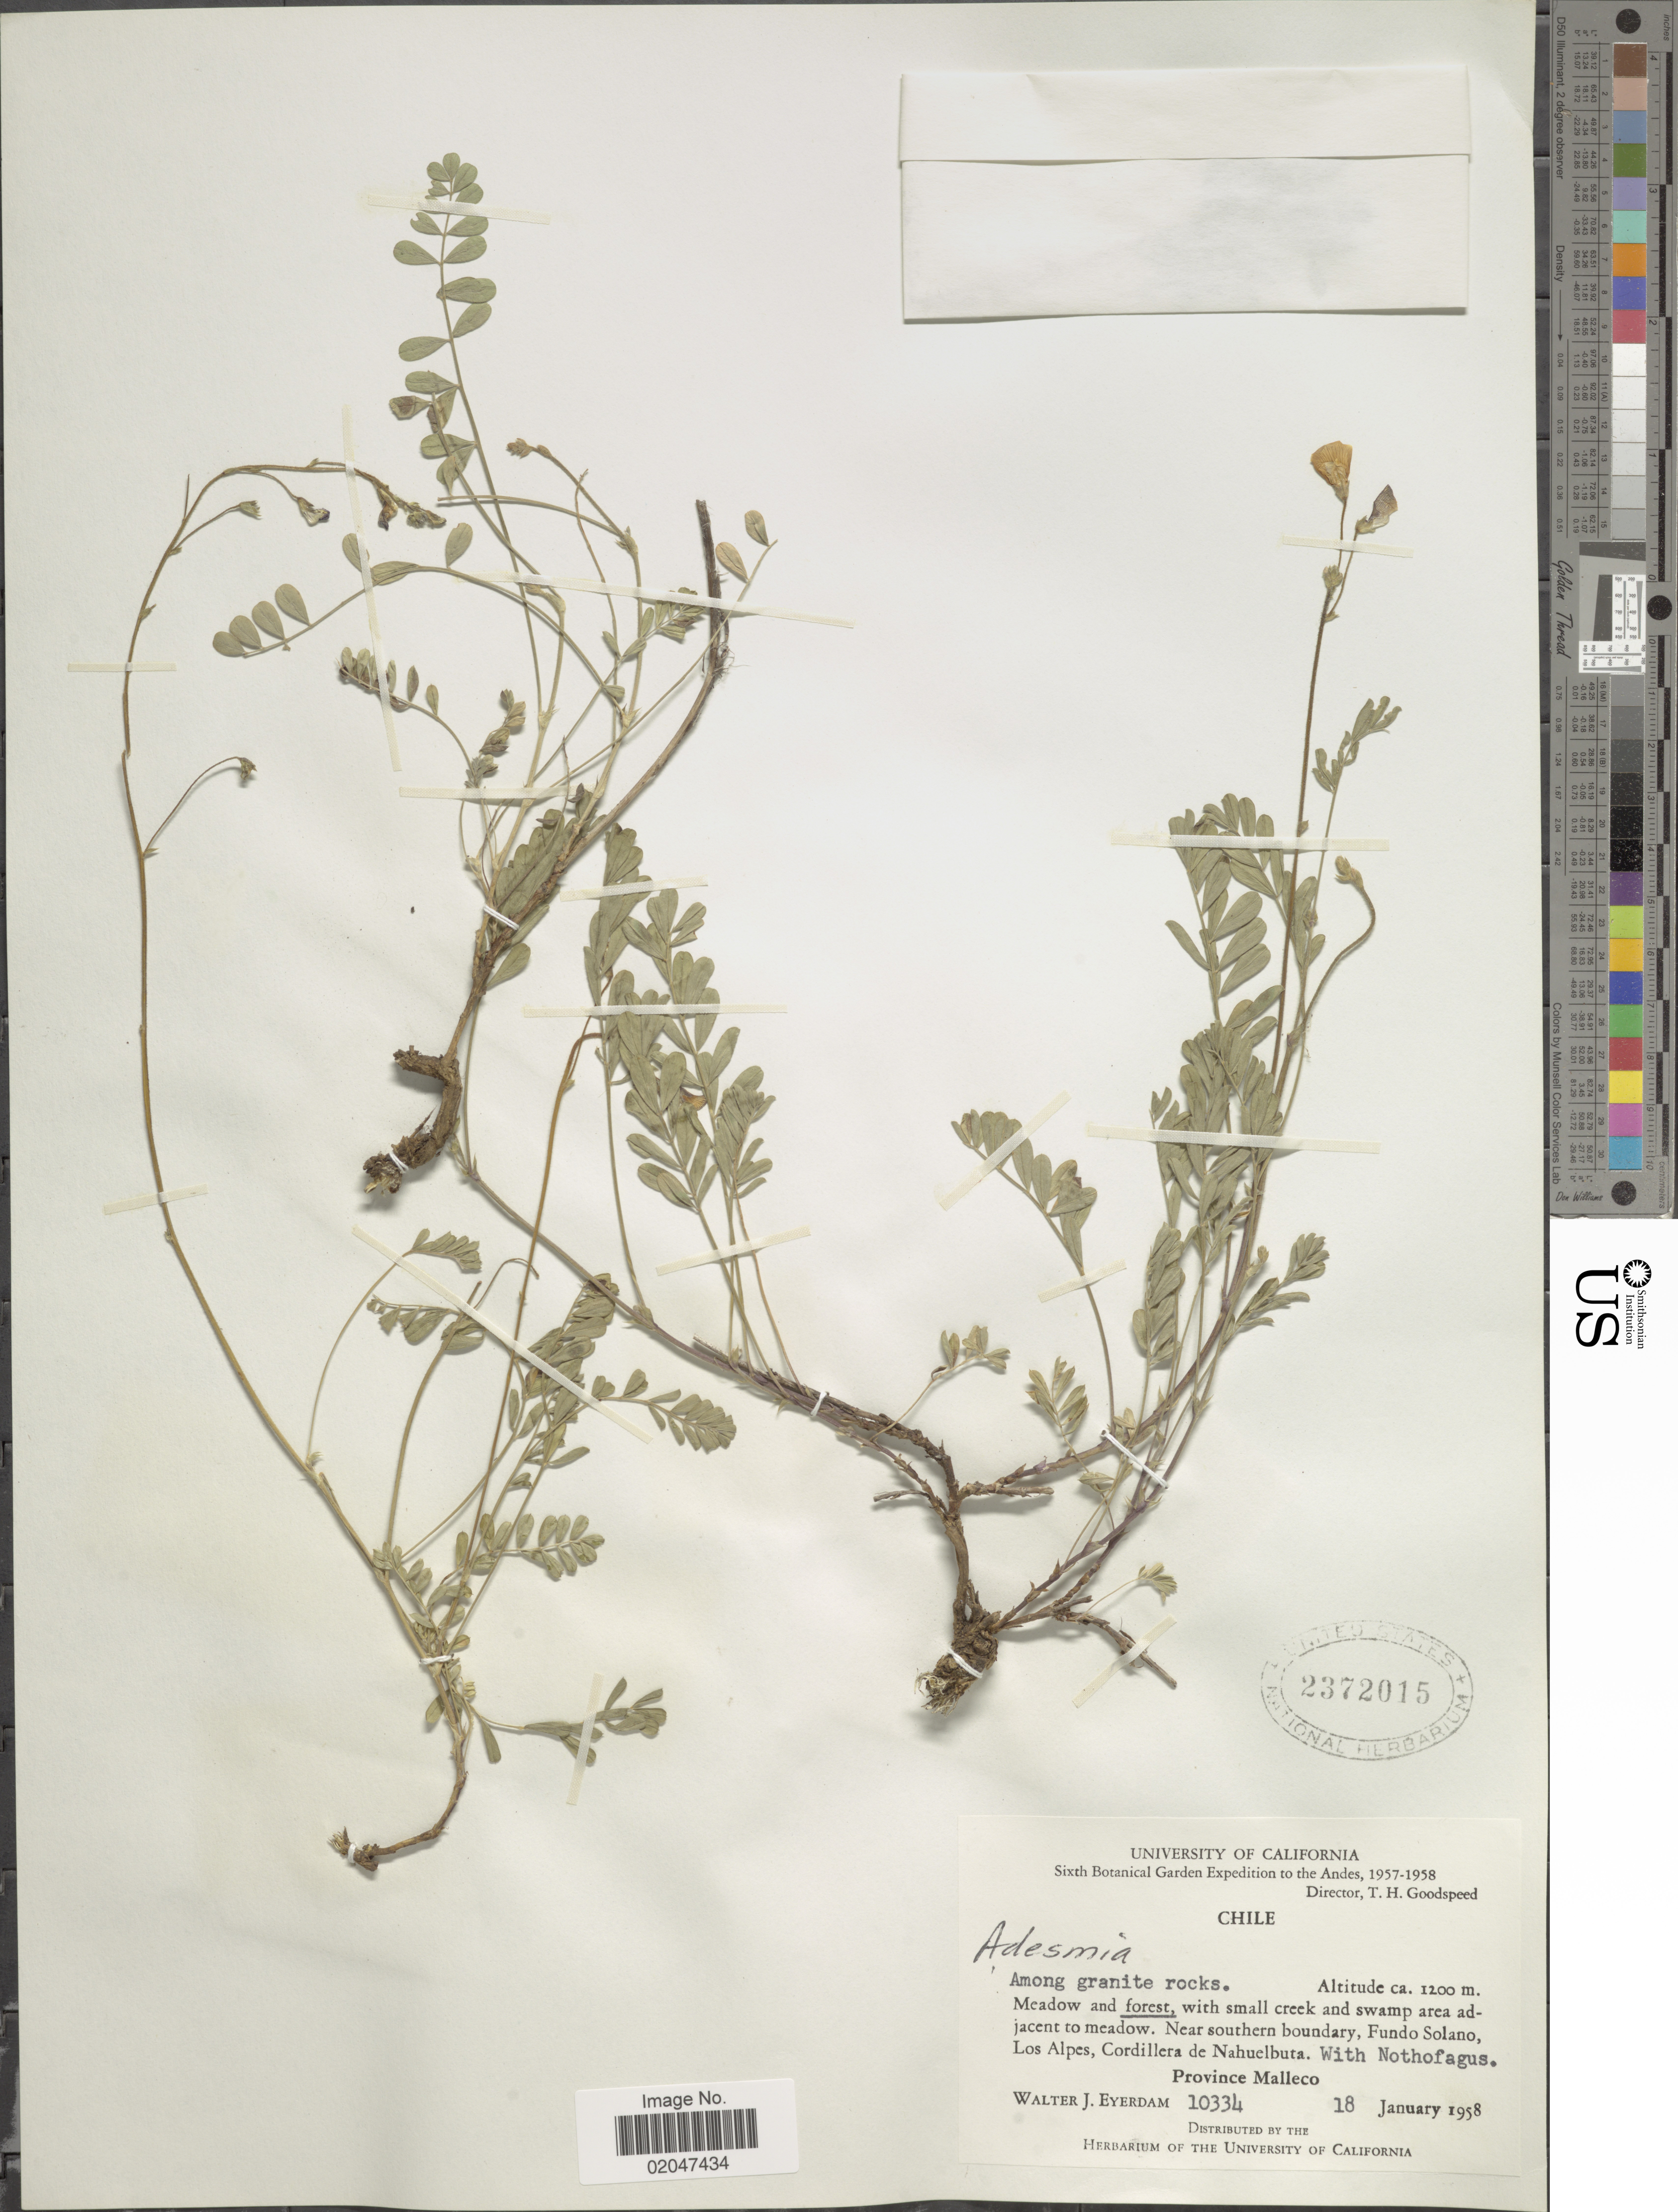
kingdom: Plantae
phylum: Tracheophyta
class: Magnoliopsida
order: Fabales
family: Fabaceae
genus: Adesmia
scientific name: Adesmia sp.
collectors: W. J. Eyerdam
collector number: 10334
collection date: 1958-01-18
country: Chile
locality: The Andes. Meadow and forest, with small creek and swamp area adjacent to meadow. Near southern boundary, Fundo Solano, Los Alpes, Cordillera de Nahuelbuta. With Nothofagus. Province Malleco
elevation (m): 1200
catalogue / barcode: US 2372015